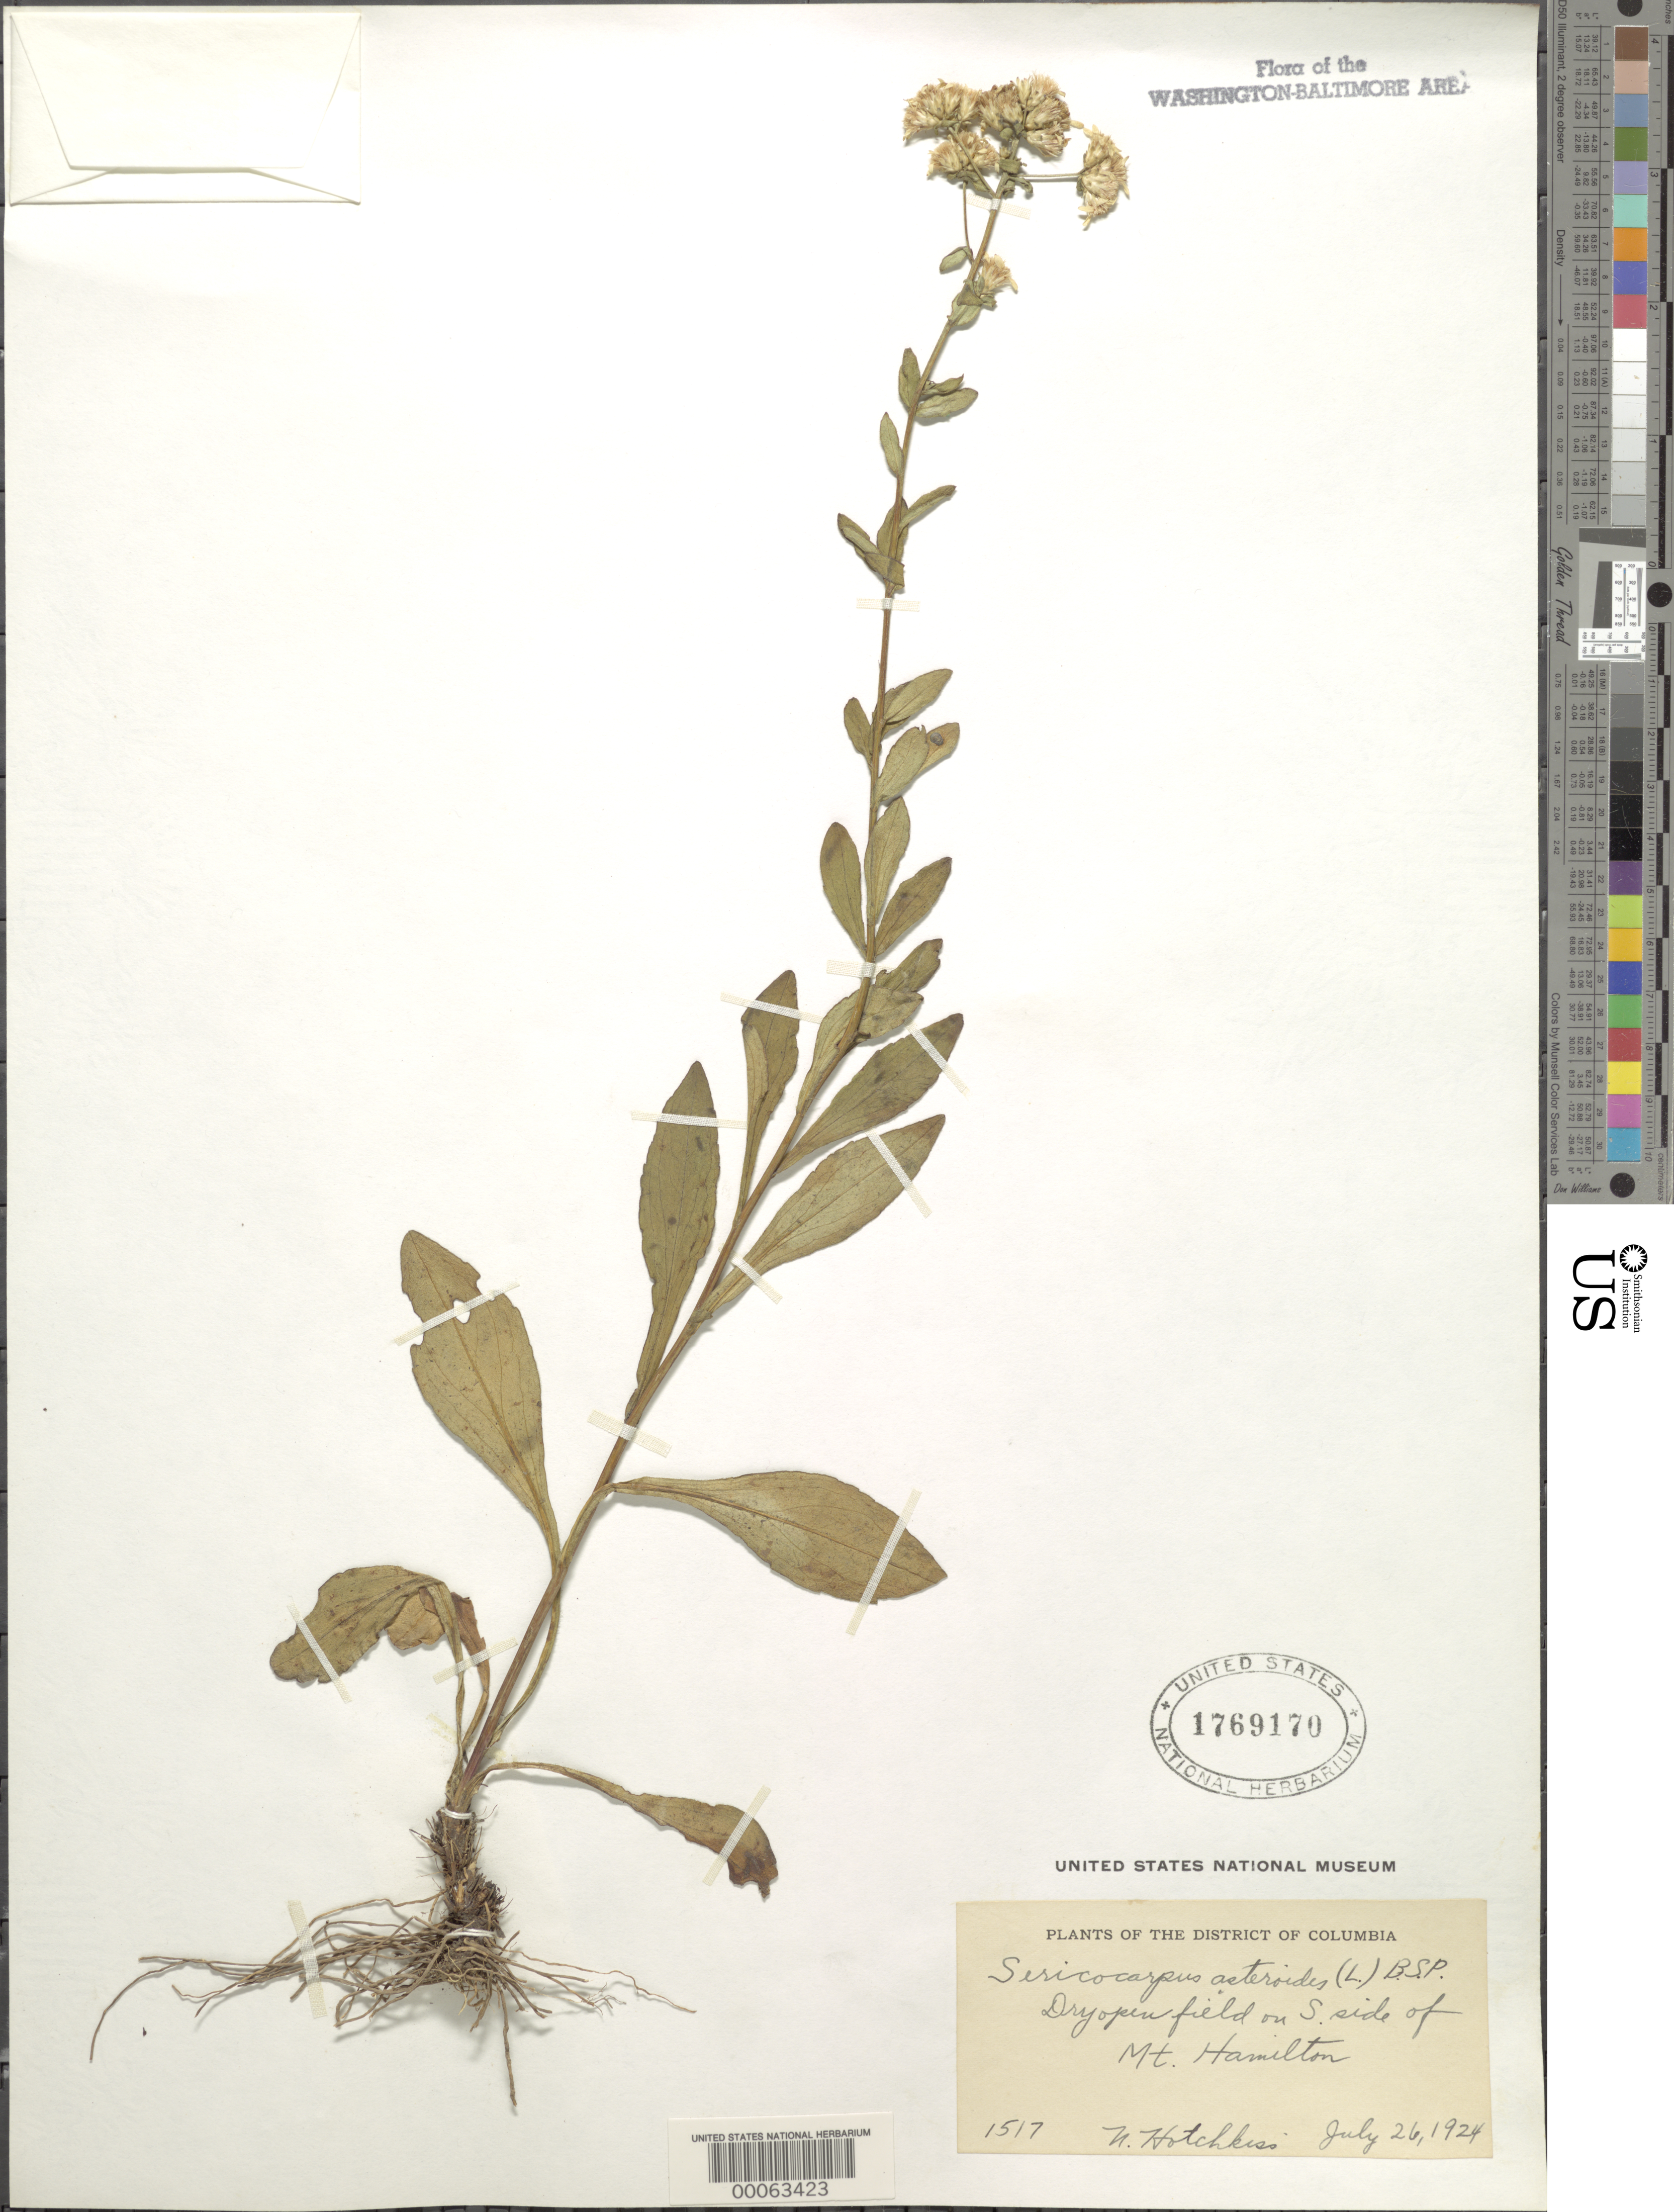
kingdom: Plantae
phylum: Tracheophyta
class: Magnoliopsida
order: Asterales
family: Asteraceae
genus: Sericocarpus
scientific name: Sericocarpus asteroides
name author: (L.) Britton, Stearns & Poggenb.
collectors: N. Hotchkiss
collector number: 1517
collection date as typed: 26 Jul 1924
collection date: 1924-07-26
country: United States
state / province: District of Columbia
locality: South side of Mount Hamilton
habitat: Dry open field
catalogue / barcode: US 1769170